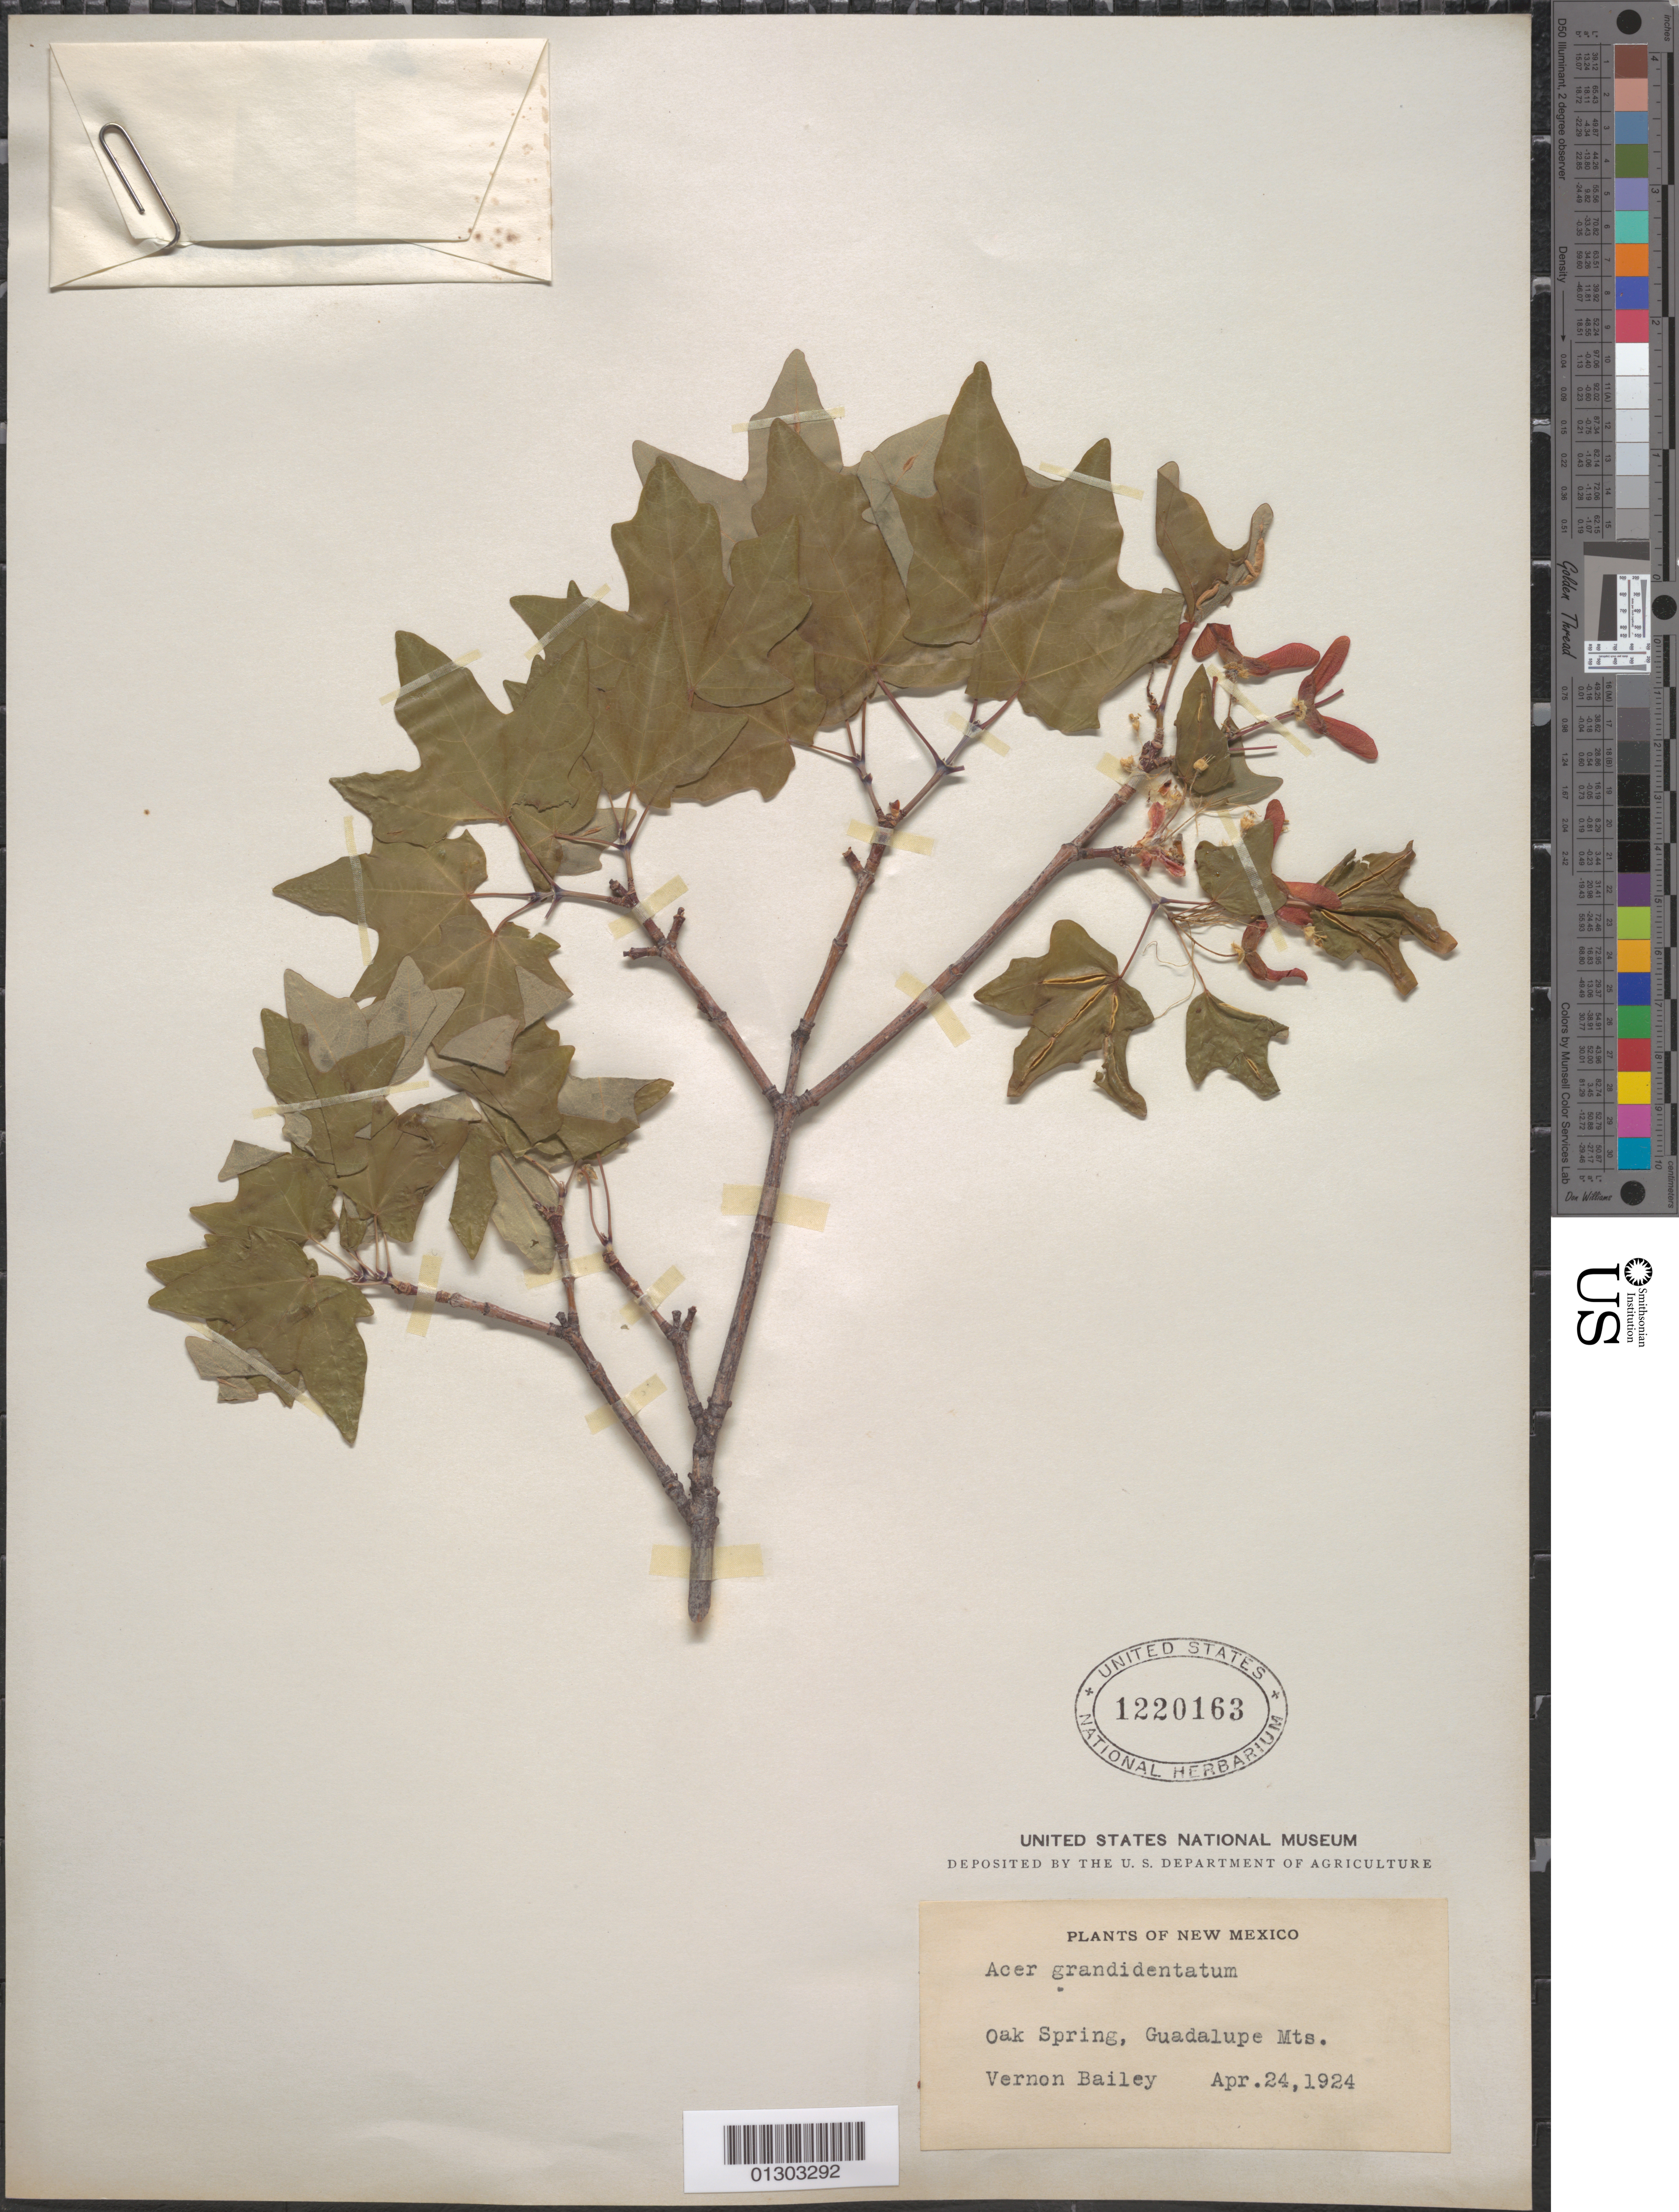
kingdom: Plantae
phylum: Tracheophyta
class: Magnoliopsida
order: Sapindales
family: Sapindaceae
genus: Acer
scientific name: Acer grandidentatum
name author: Nutt.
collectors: V. O. Bailey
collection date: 1924-04-24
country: United States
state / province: New Mexico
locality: Guadelupe Mountains, Oak Spring.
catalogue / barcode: US 1220163